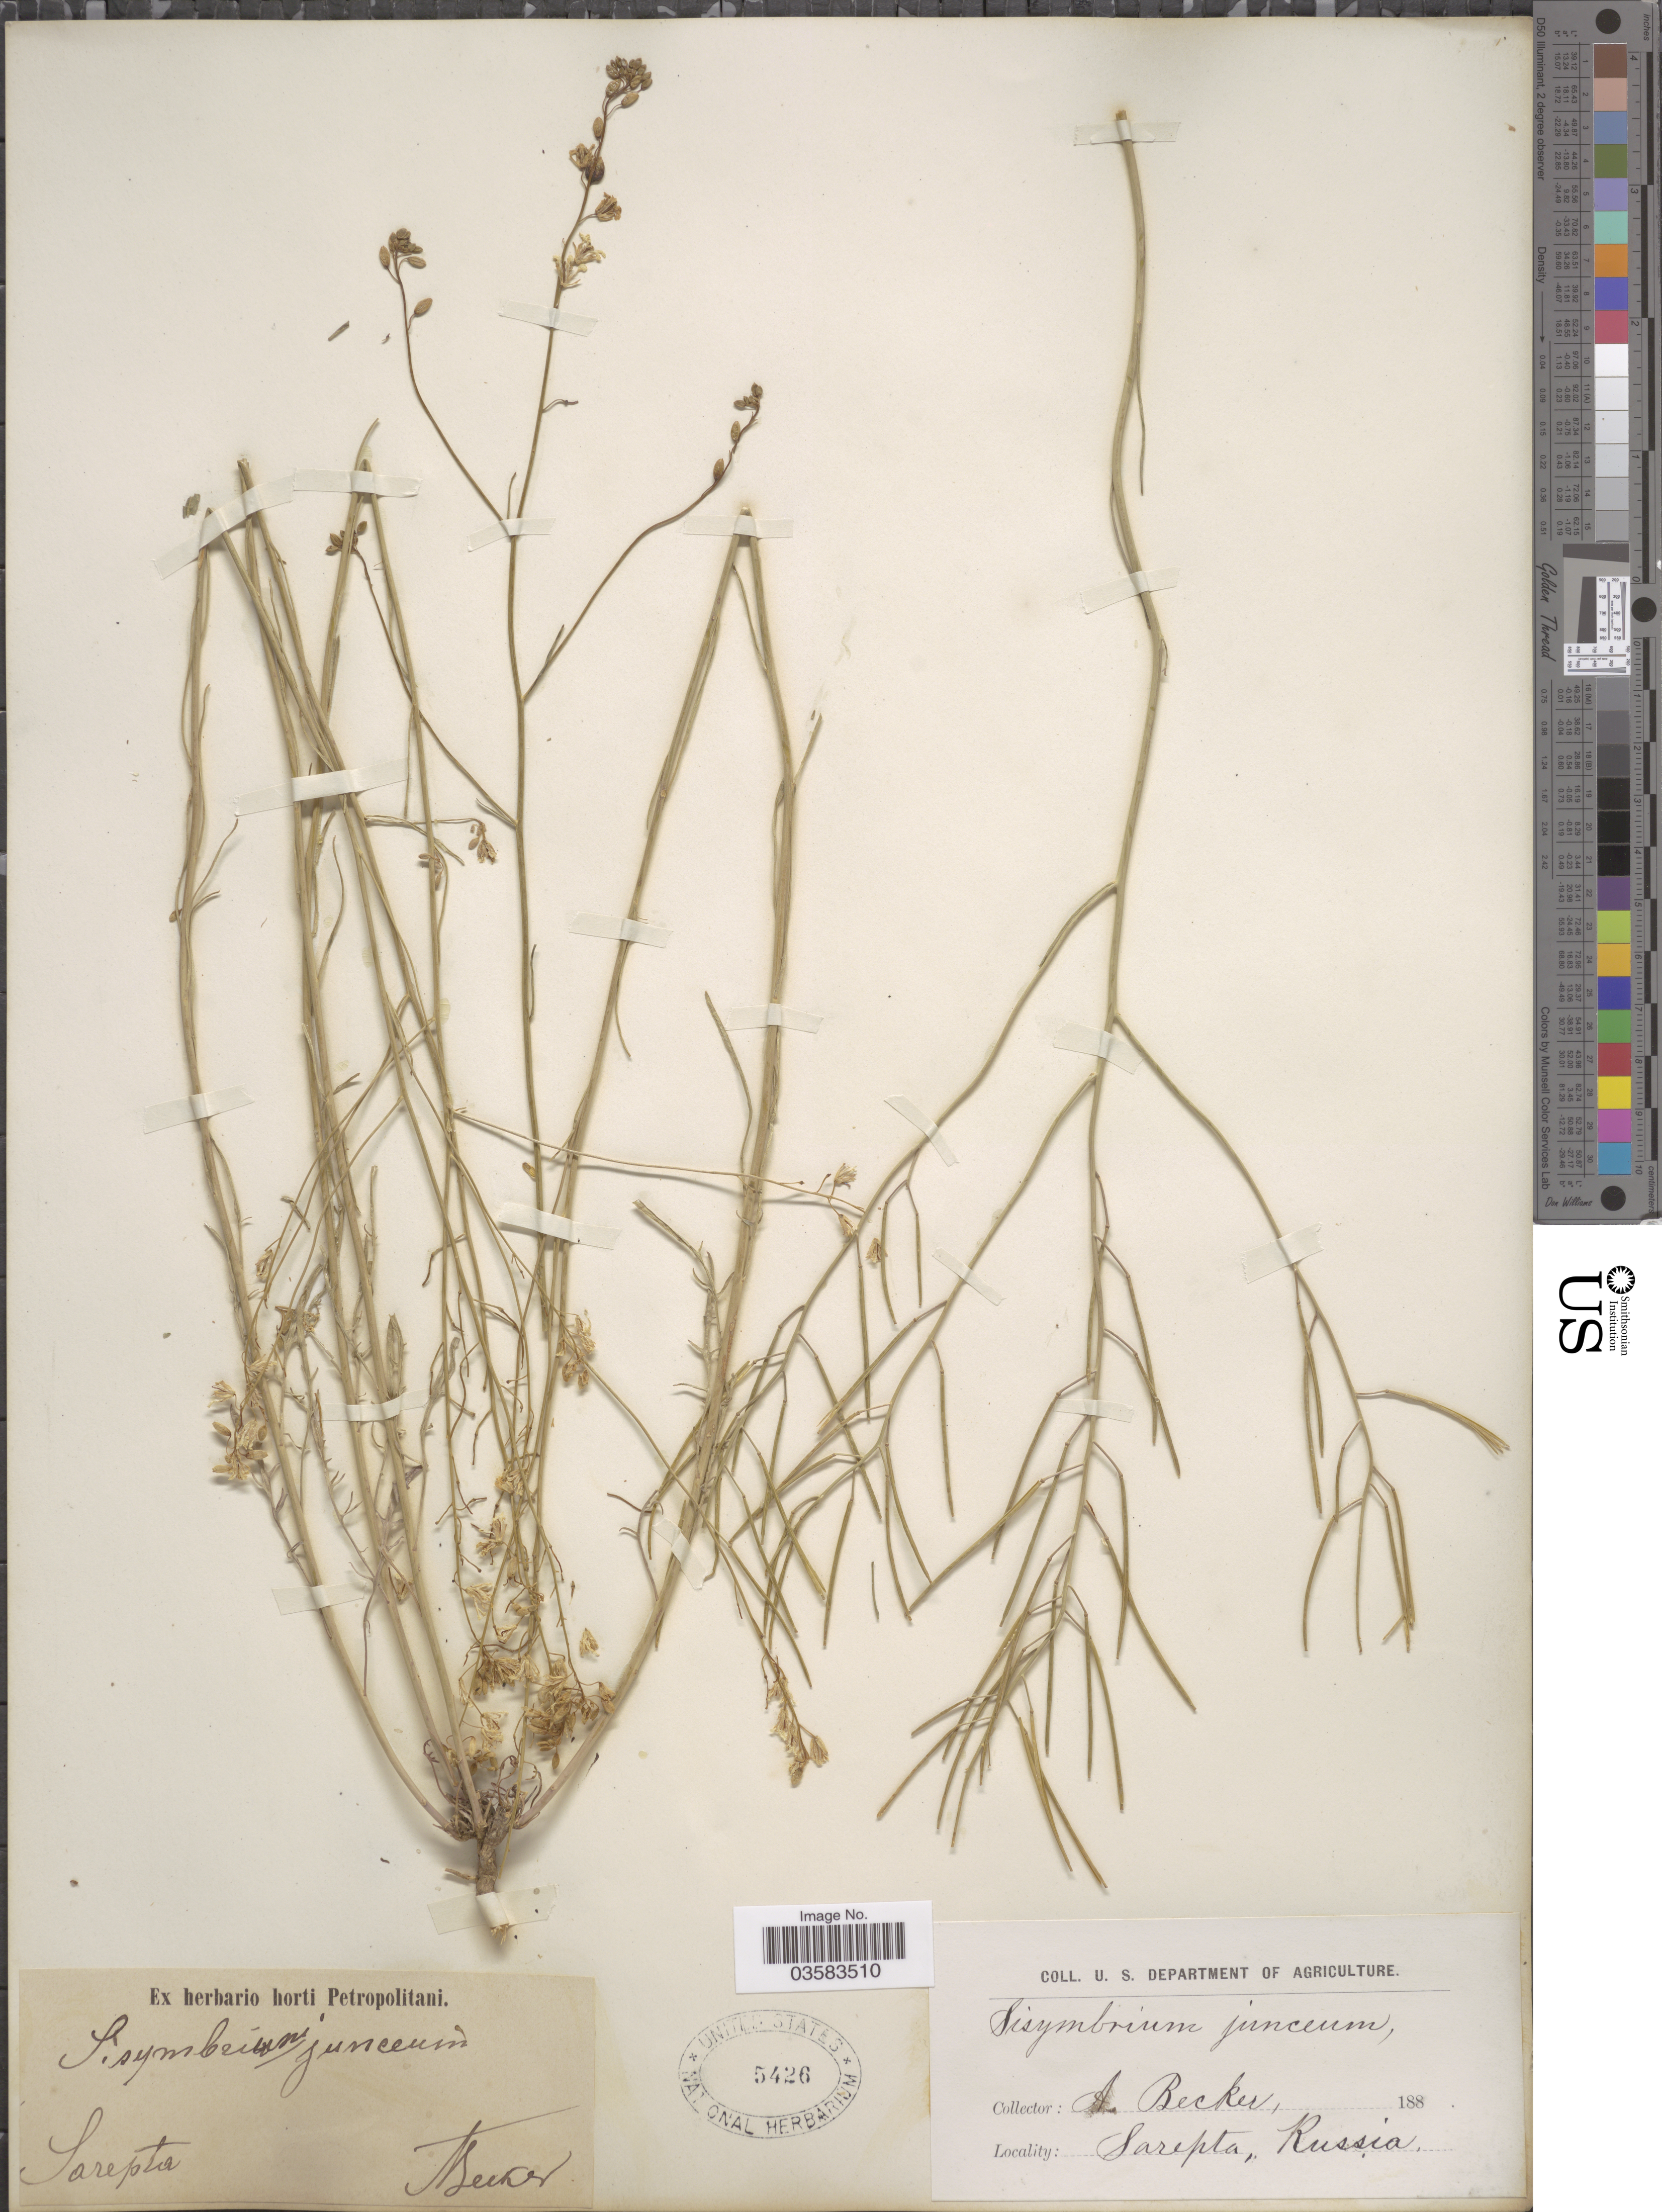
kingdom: Plantae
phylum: Tracheophyta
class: Magnoliopsida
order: Brassicales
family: Brassicaceae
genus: Sisymbrium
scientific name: Sisymbrium junceum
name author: Molk.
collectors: A. Becker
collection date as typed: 188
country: Russian Federation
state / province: Volgograd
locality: Sarepta.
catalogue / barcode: US 5426